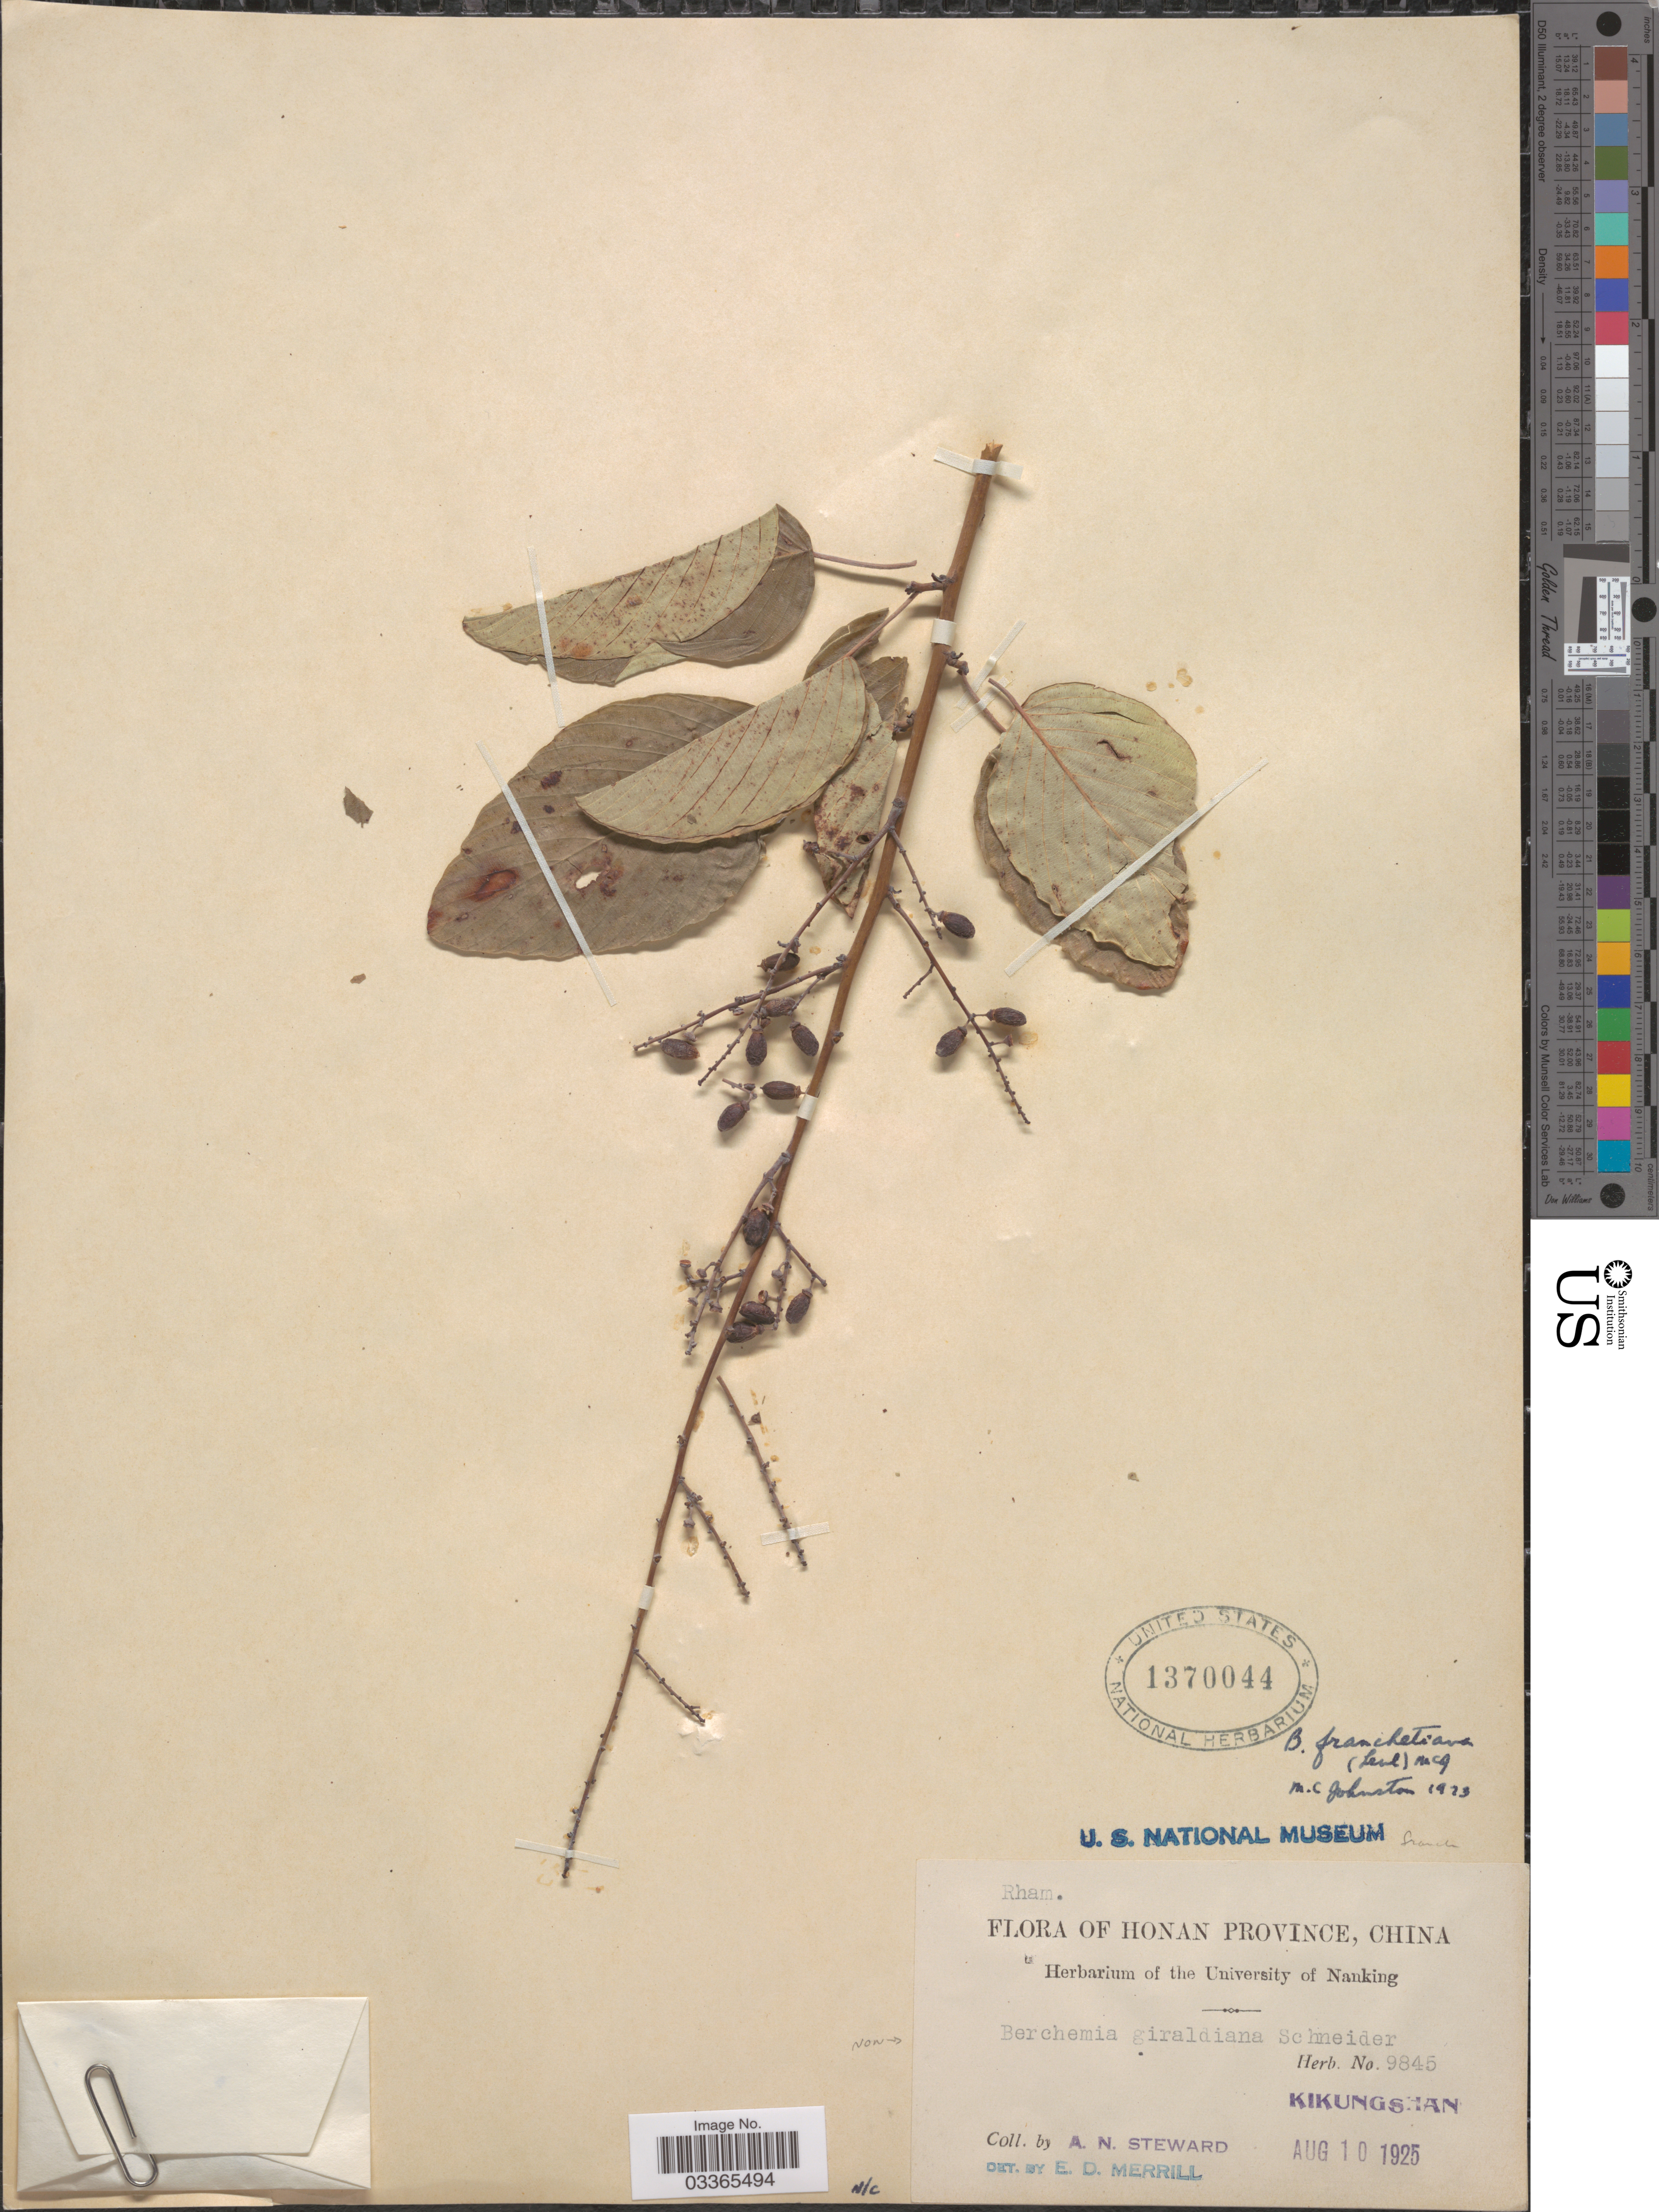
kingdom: Plantae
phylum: Tracheophyta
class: Magnoliopsida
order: Rosales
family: Rhamnaceae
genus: Berchemia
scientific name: Berchemia franchetiana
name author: (H. Lév.) H.H. Pham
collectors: A. N. Steward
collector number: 9845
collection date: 1925-08-10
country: China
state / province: Henan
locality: Honan Province. Kikungshan.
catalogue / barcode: US 1370044